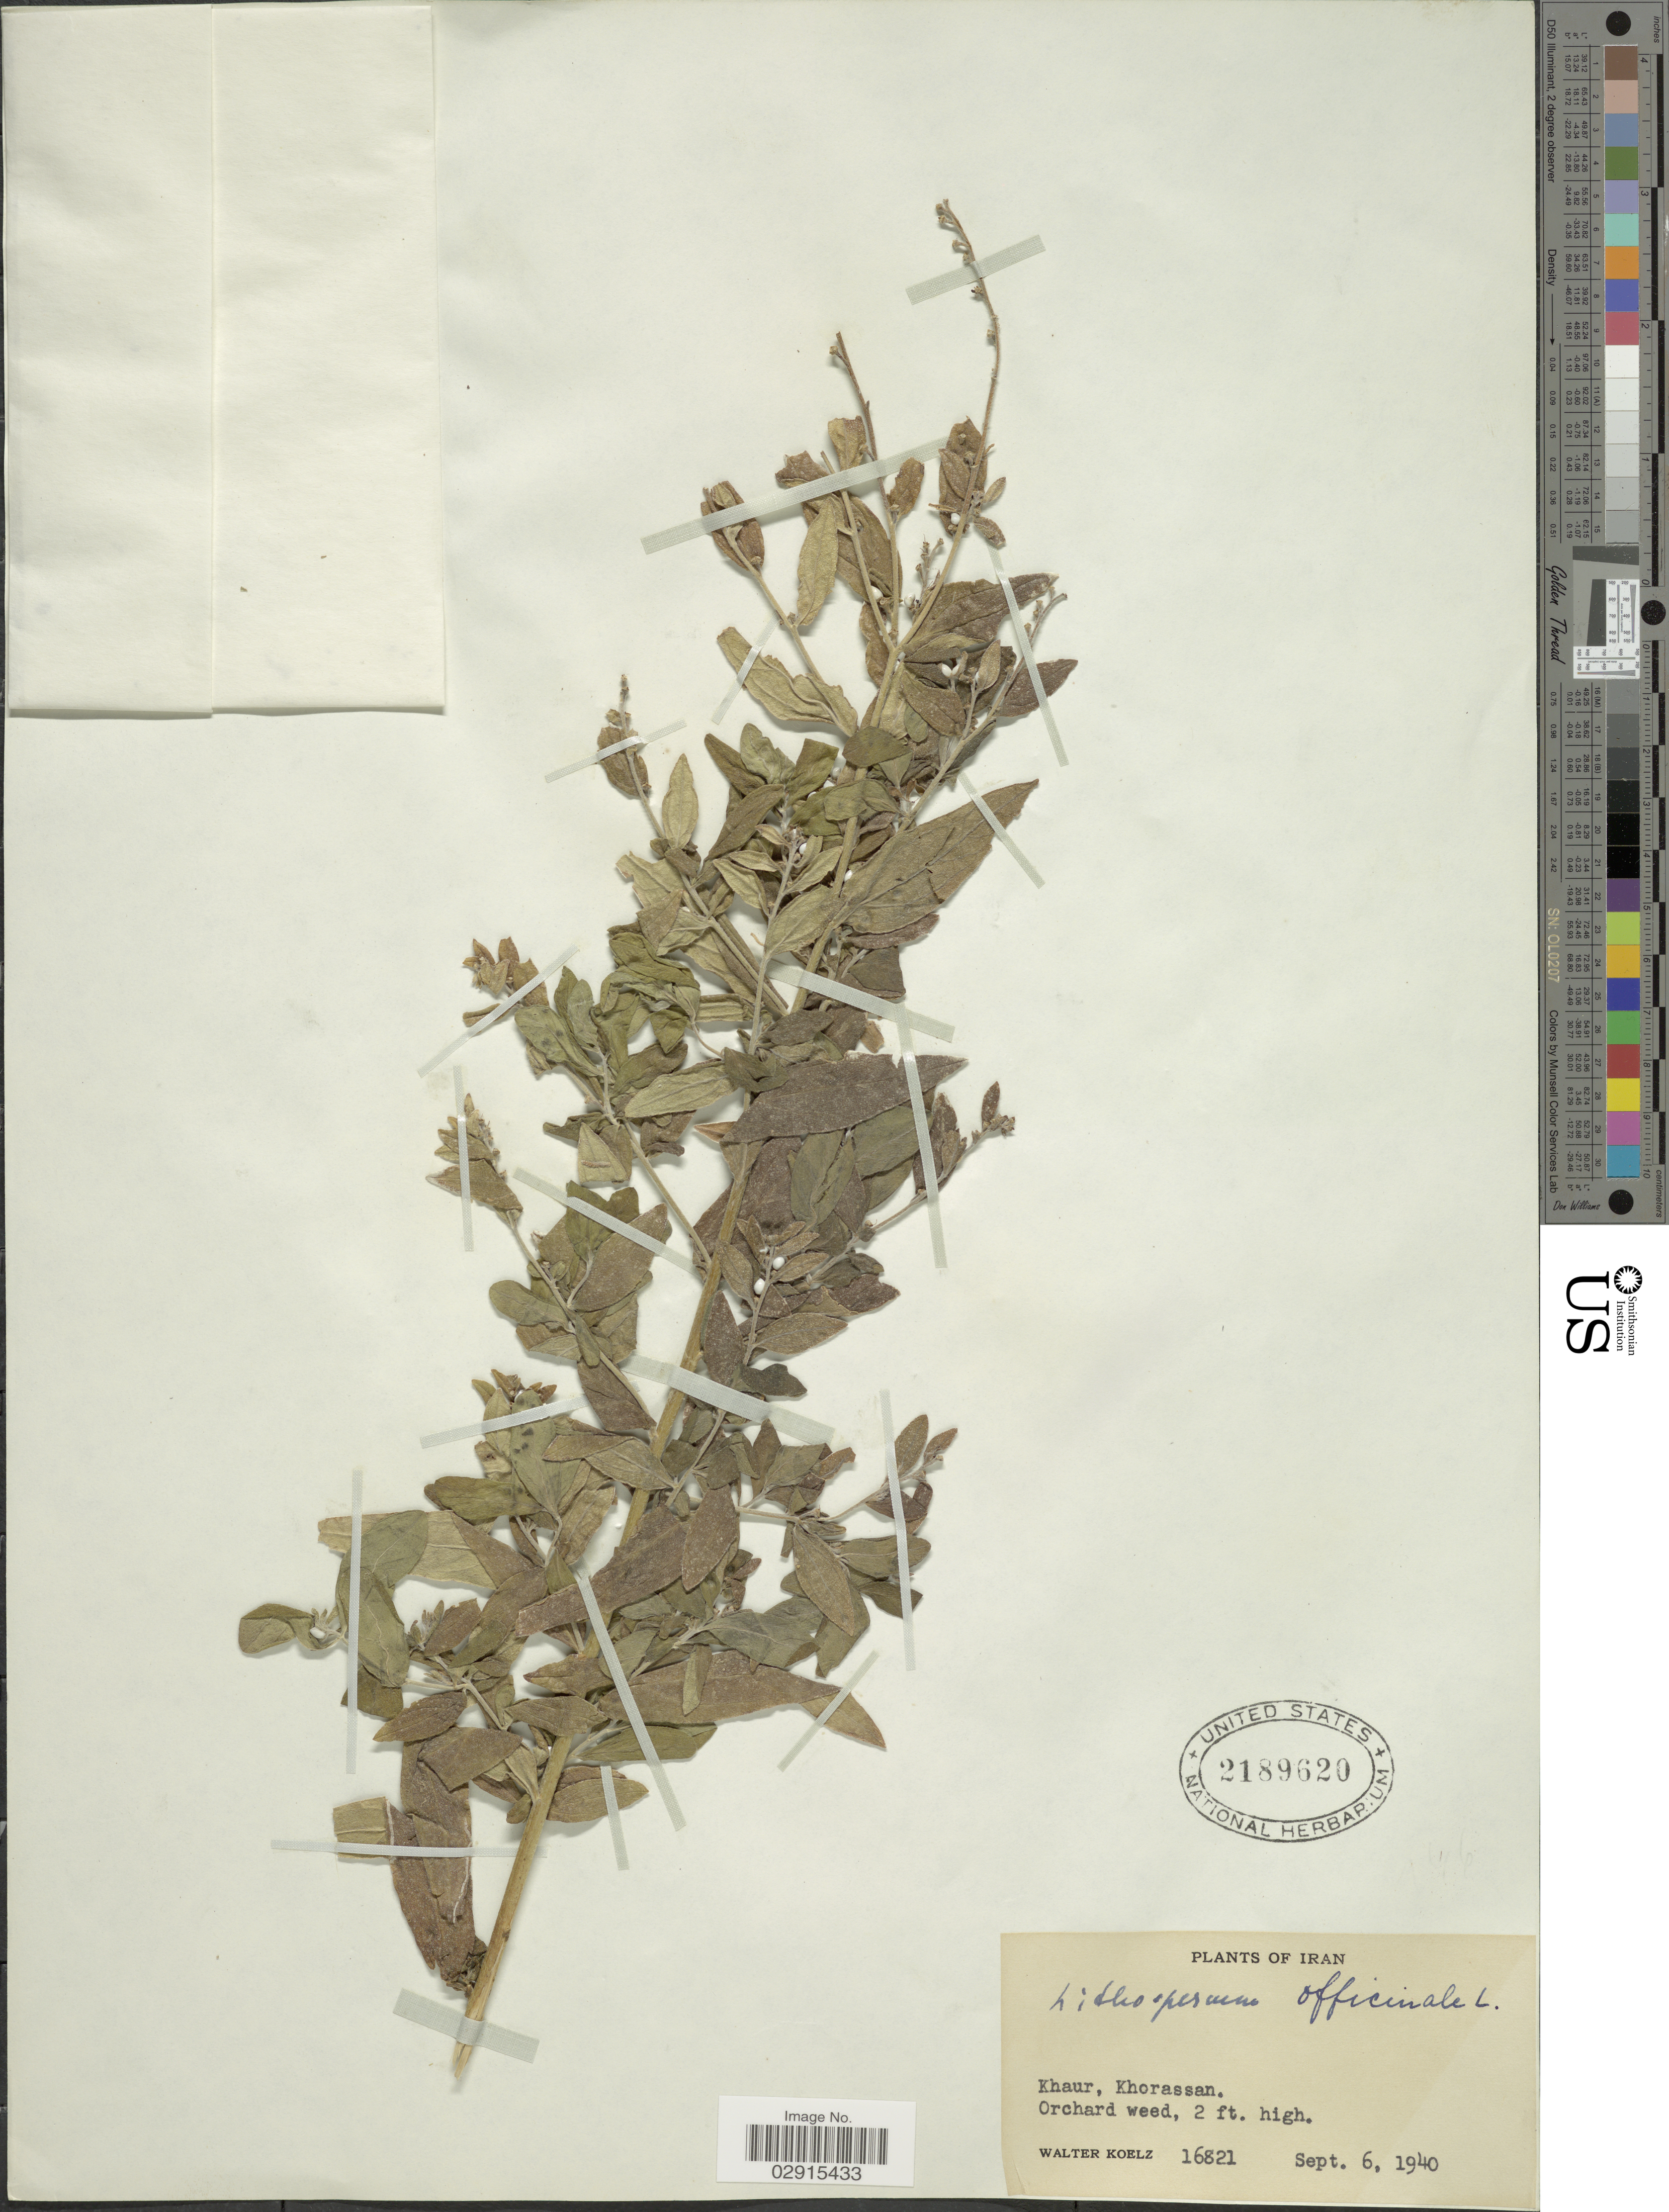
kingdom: Plantae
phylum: Tracheophyta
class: Magnoliopsida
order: Boraginales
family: Boraginaceae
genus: Lithospermum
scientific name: Lithospermum officinale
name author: L.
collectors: W. N. Koelz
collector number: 16821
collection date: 1940-09-06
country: Iran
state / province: Khorasan [obsolete]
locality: Khaur, Khorassan.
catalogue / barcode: US 2189620